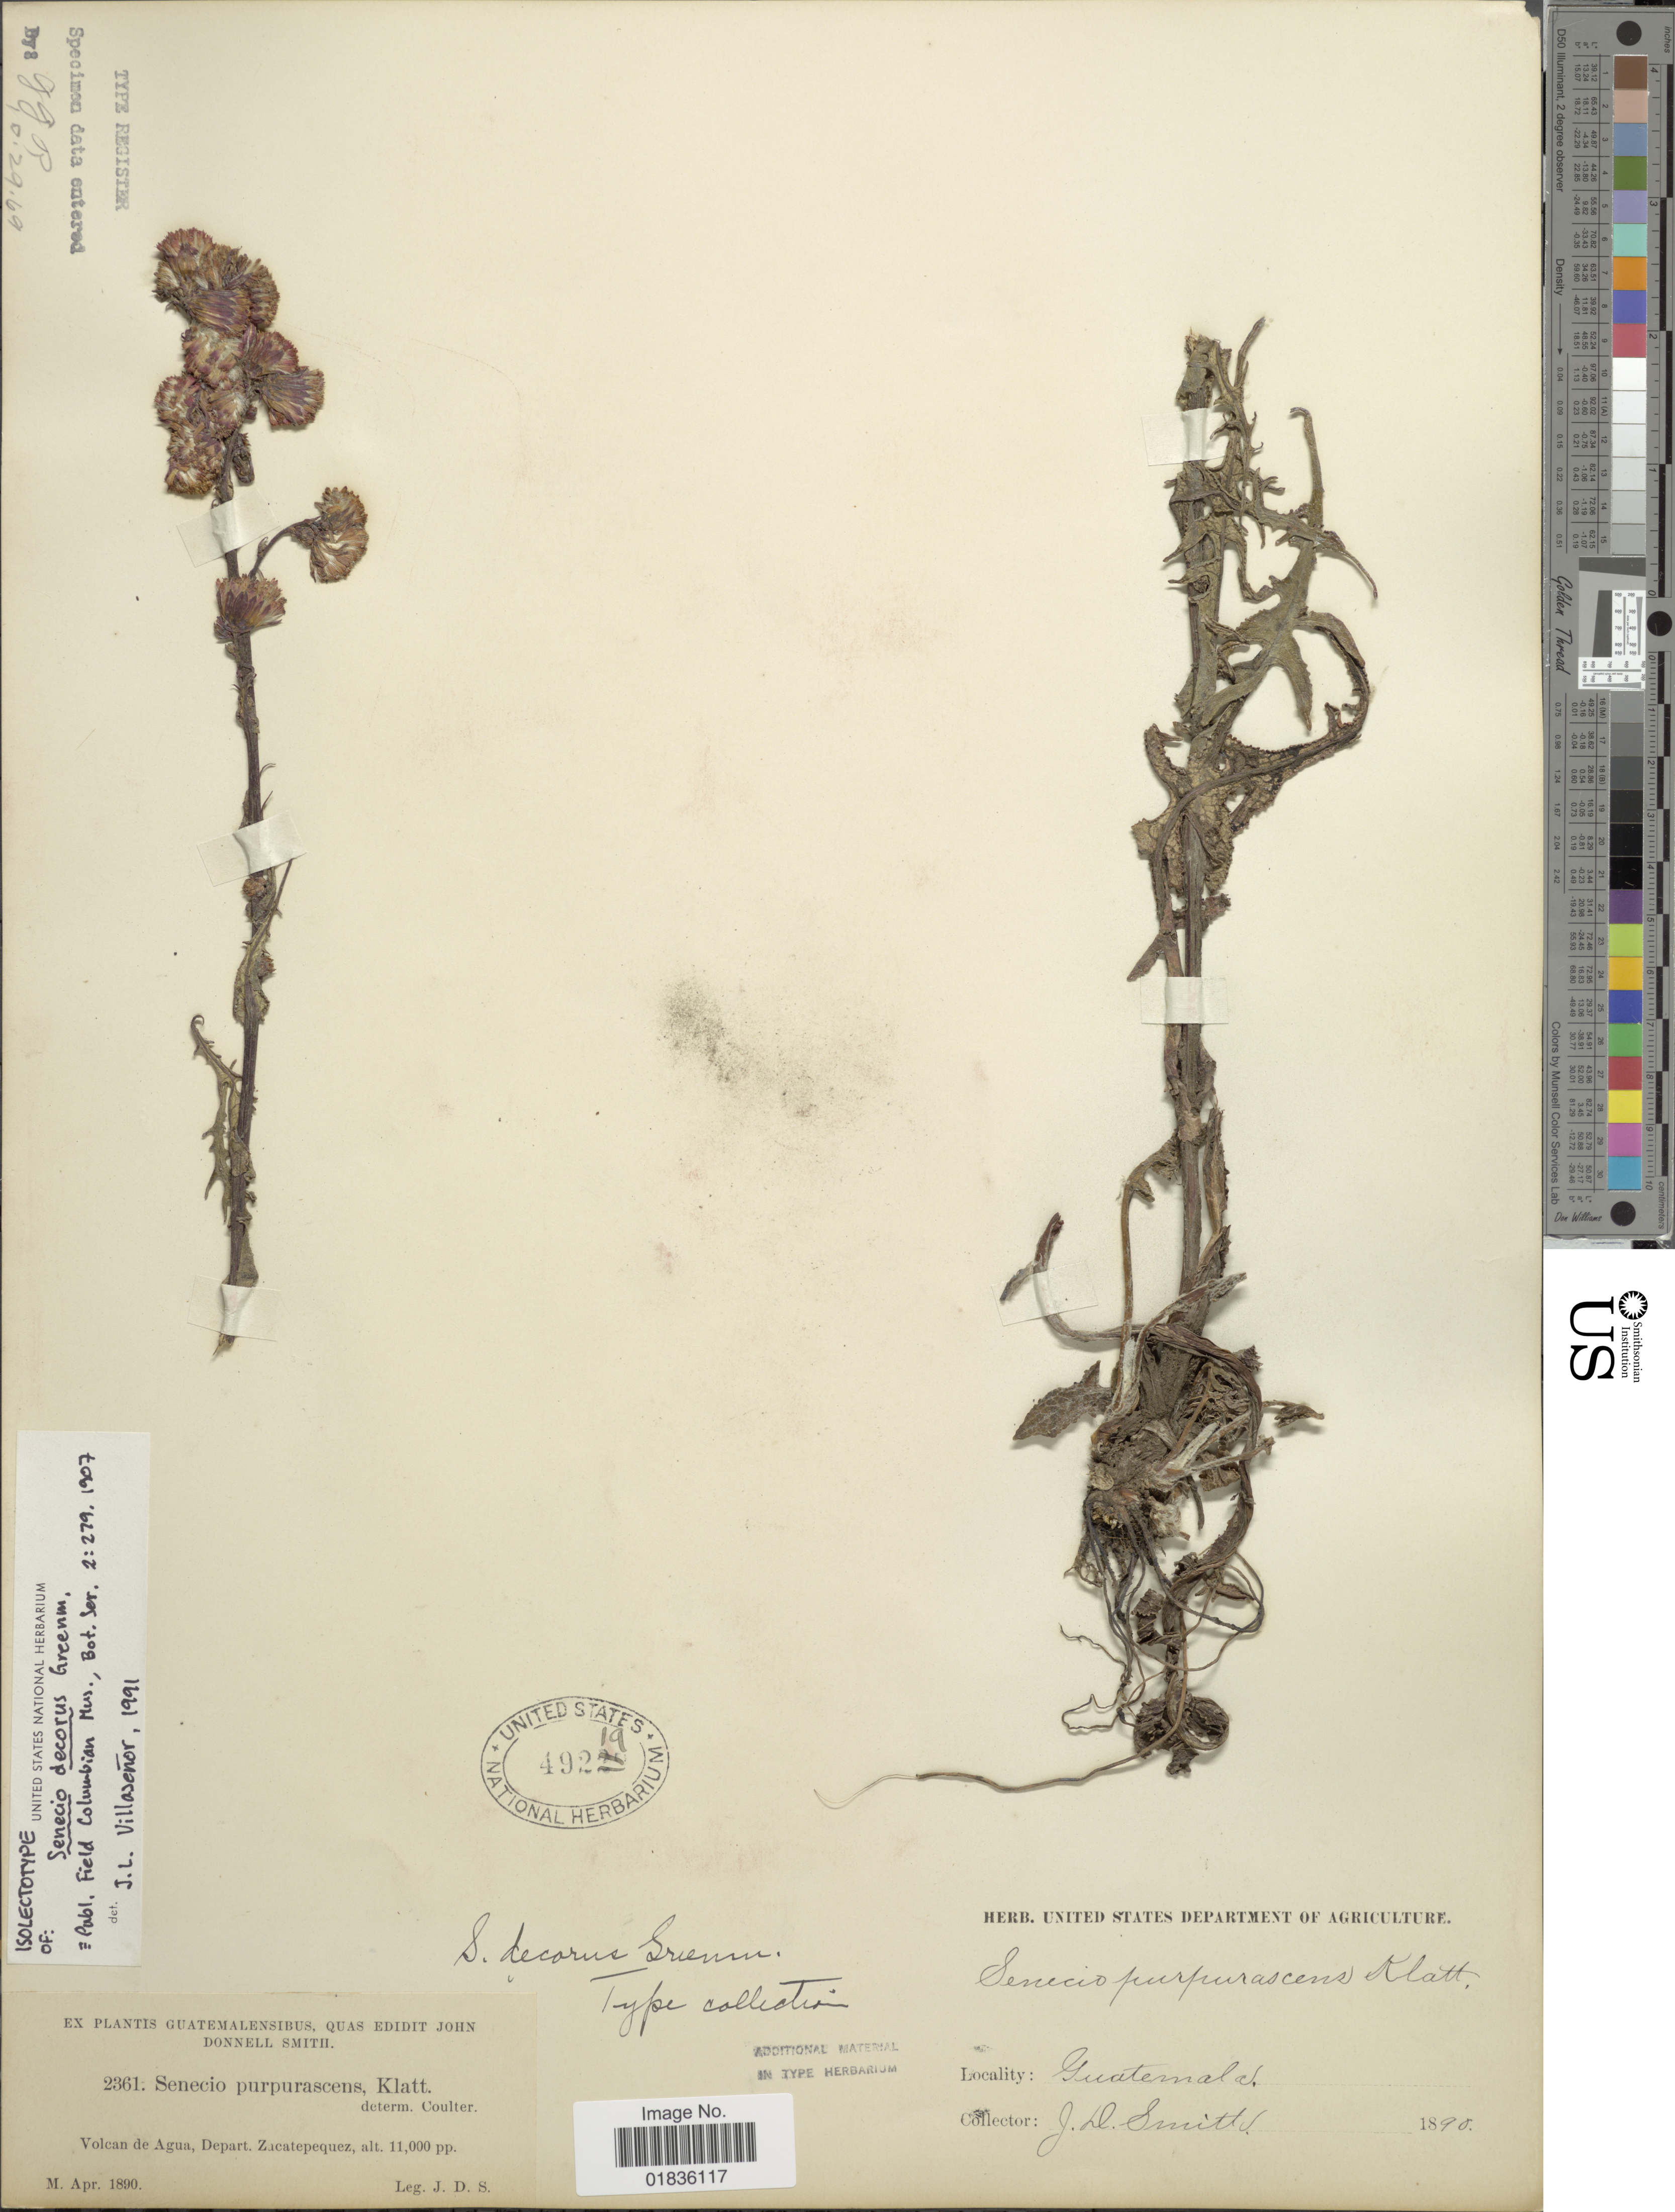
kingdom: Plantae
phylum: Tracheophyta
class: Magnoliopsida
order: Asterales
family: Asteraceae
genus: Senecio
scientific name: Senecio callosus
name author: Sch. Bip.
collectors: J. Donnell Smith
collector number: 2361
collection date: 1890-04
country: Guatemala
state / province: Sacatepéquez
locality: Volcan de Agua, Depart. Zacatepequez.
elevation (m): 3353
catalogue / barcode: US 49219